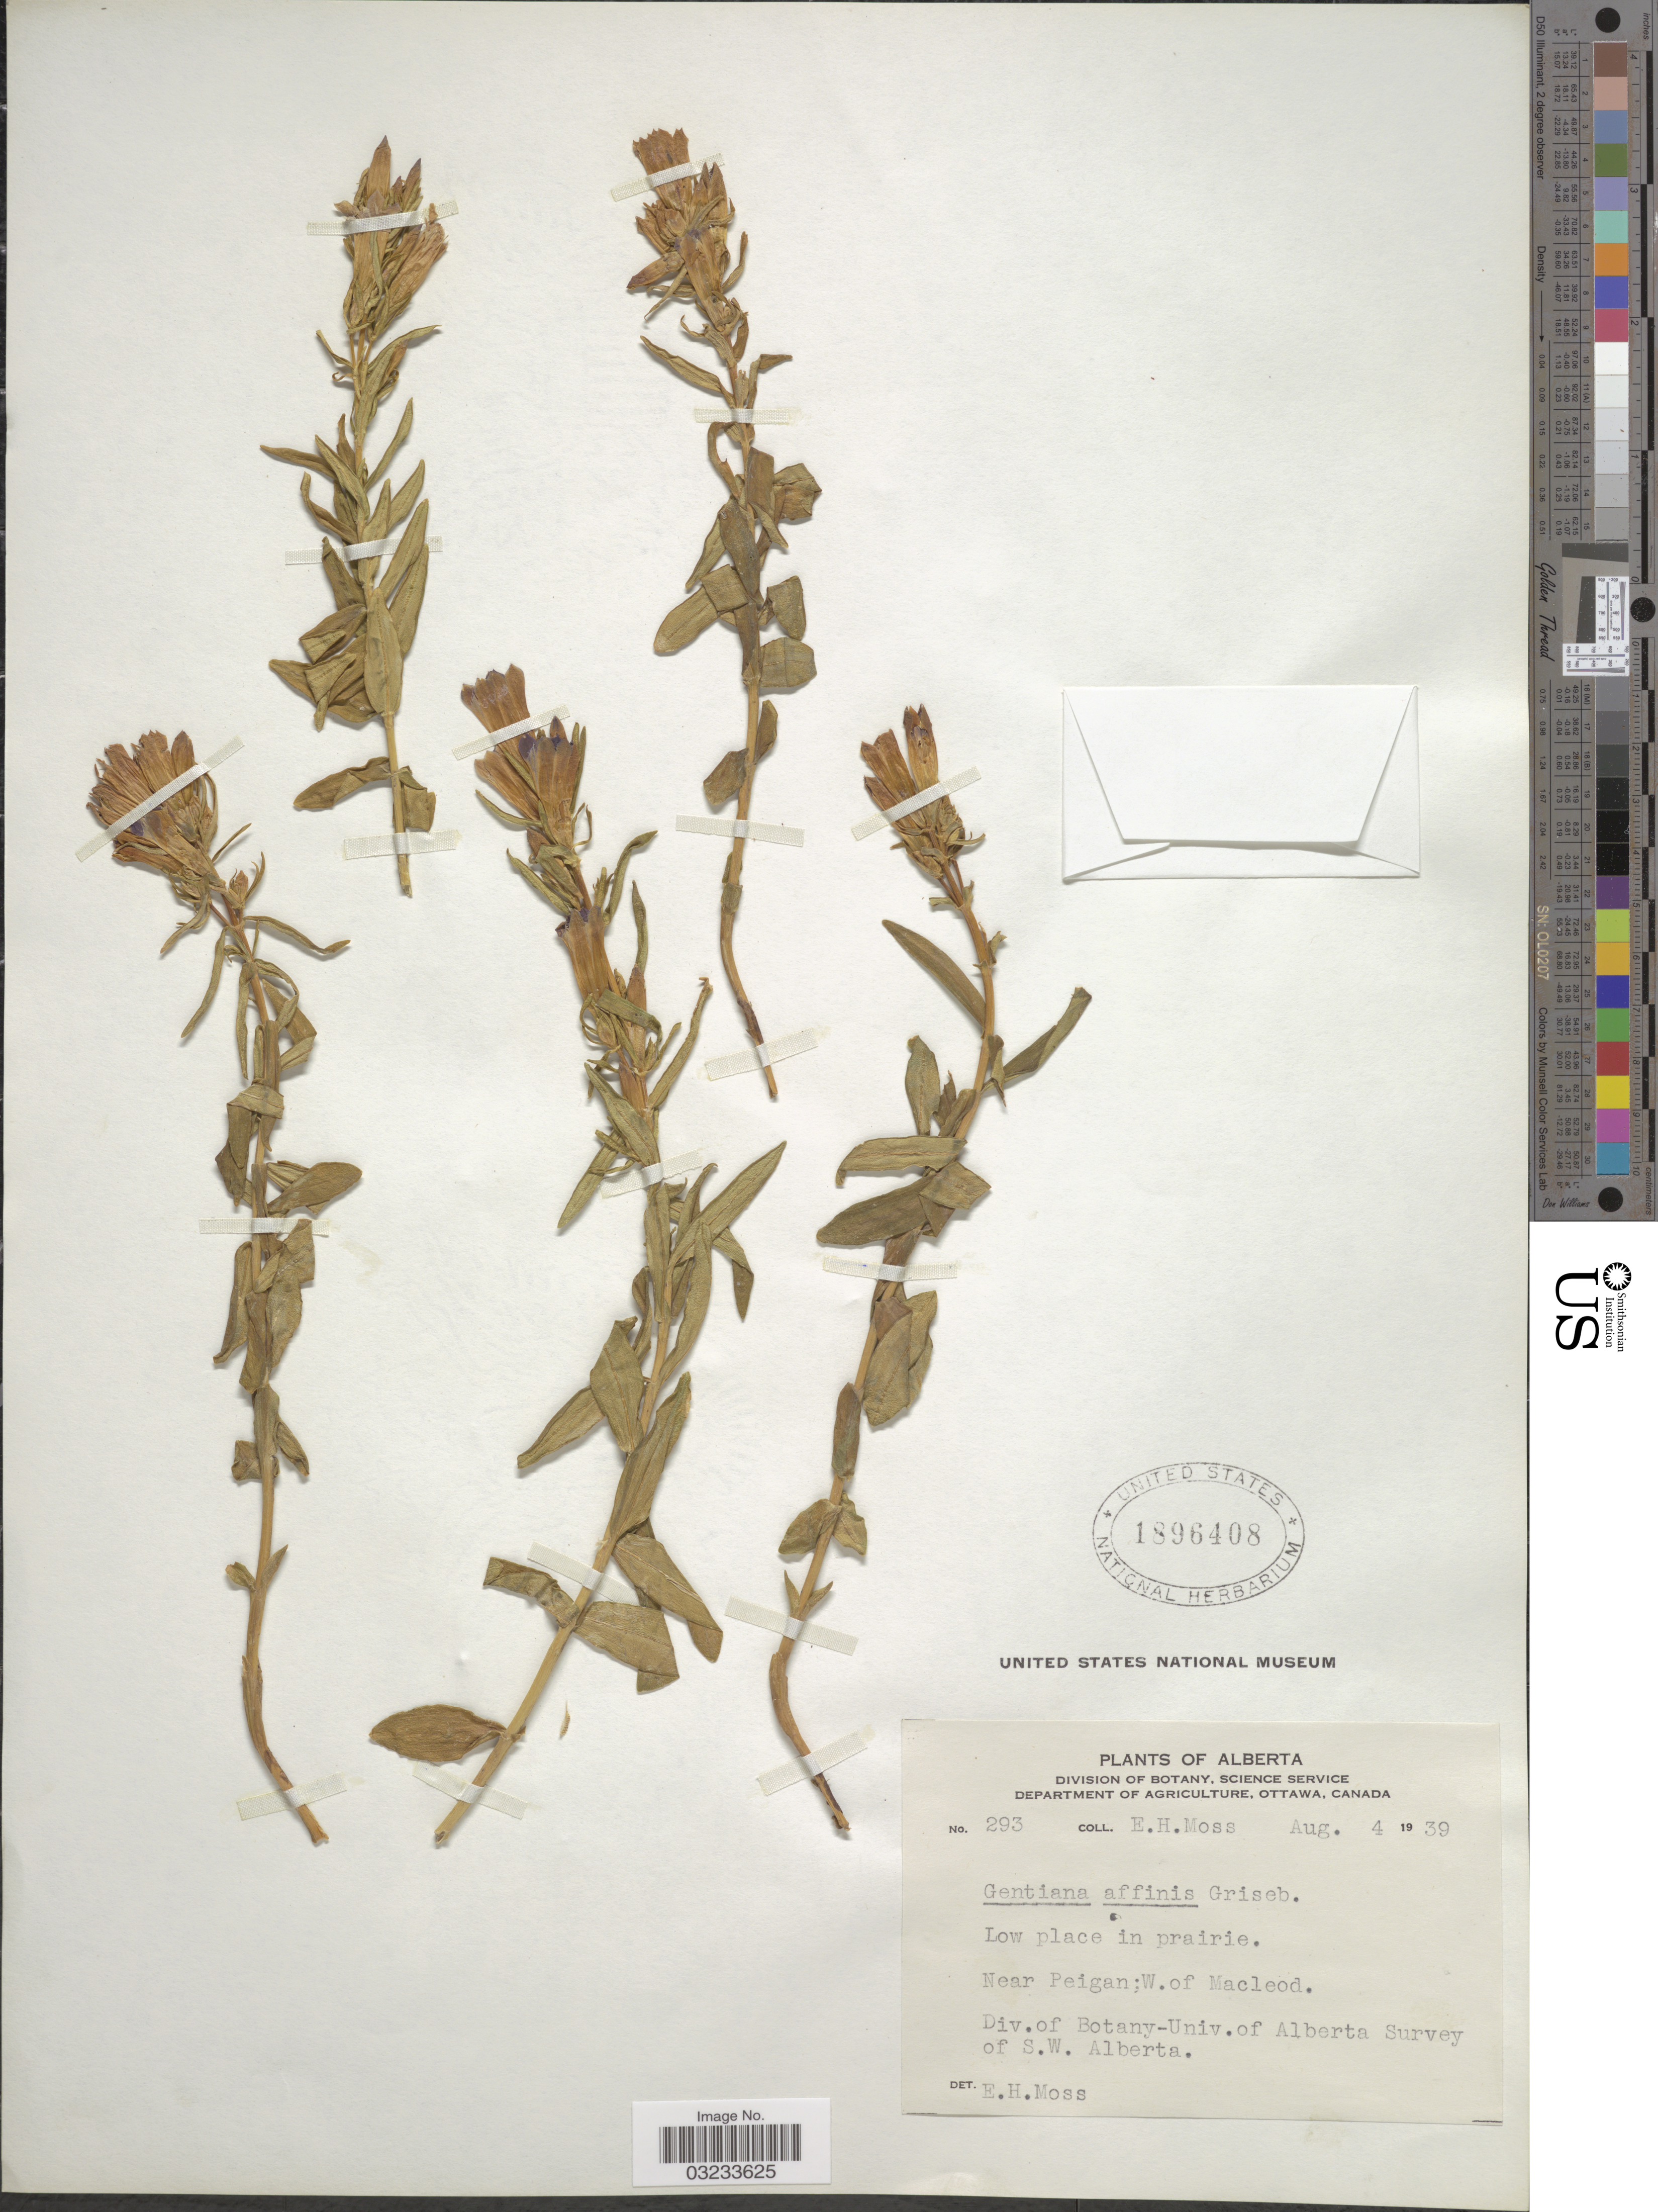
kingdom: Plantae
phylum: Tracheophyta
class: Magnoliopsida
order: Gentianales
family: Gentianaceae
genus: Gentiana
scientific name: Gentiana affinis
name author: Griseb.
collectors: E. Moss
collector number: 293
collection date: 1939-08-04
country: Canada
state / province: Alberta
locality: Near Peigan; W. of Macleod. Div. of Botany-Univ. of Alberta Survey of S.W. Alberta. [unsure placement]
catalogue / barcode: US 1896408